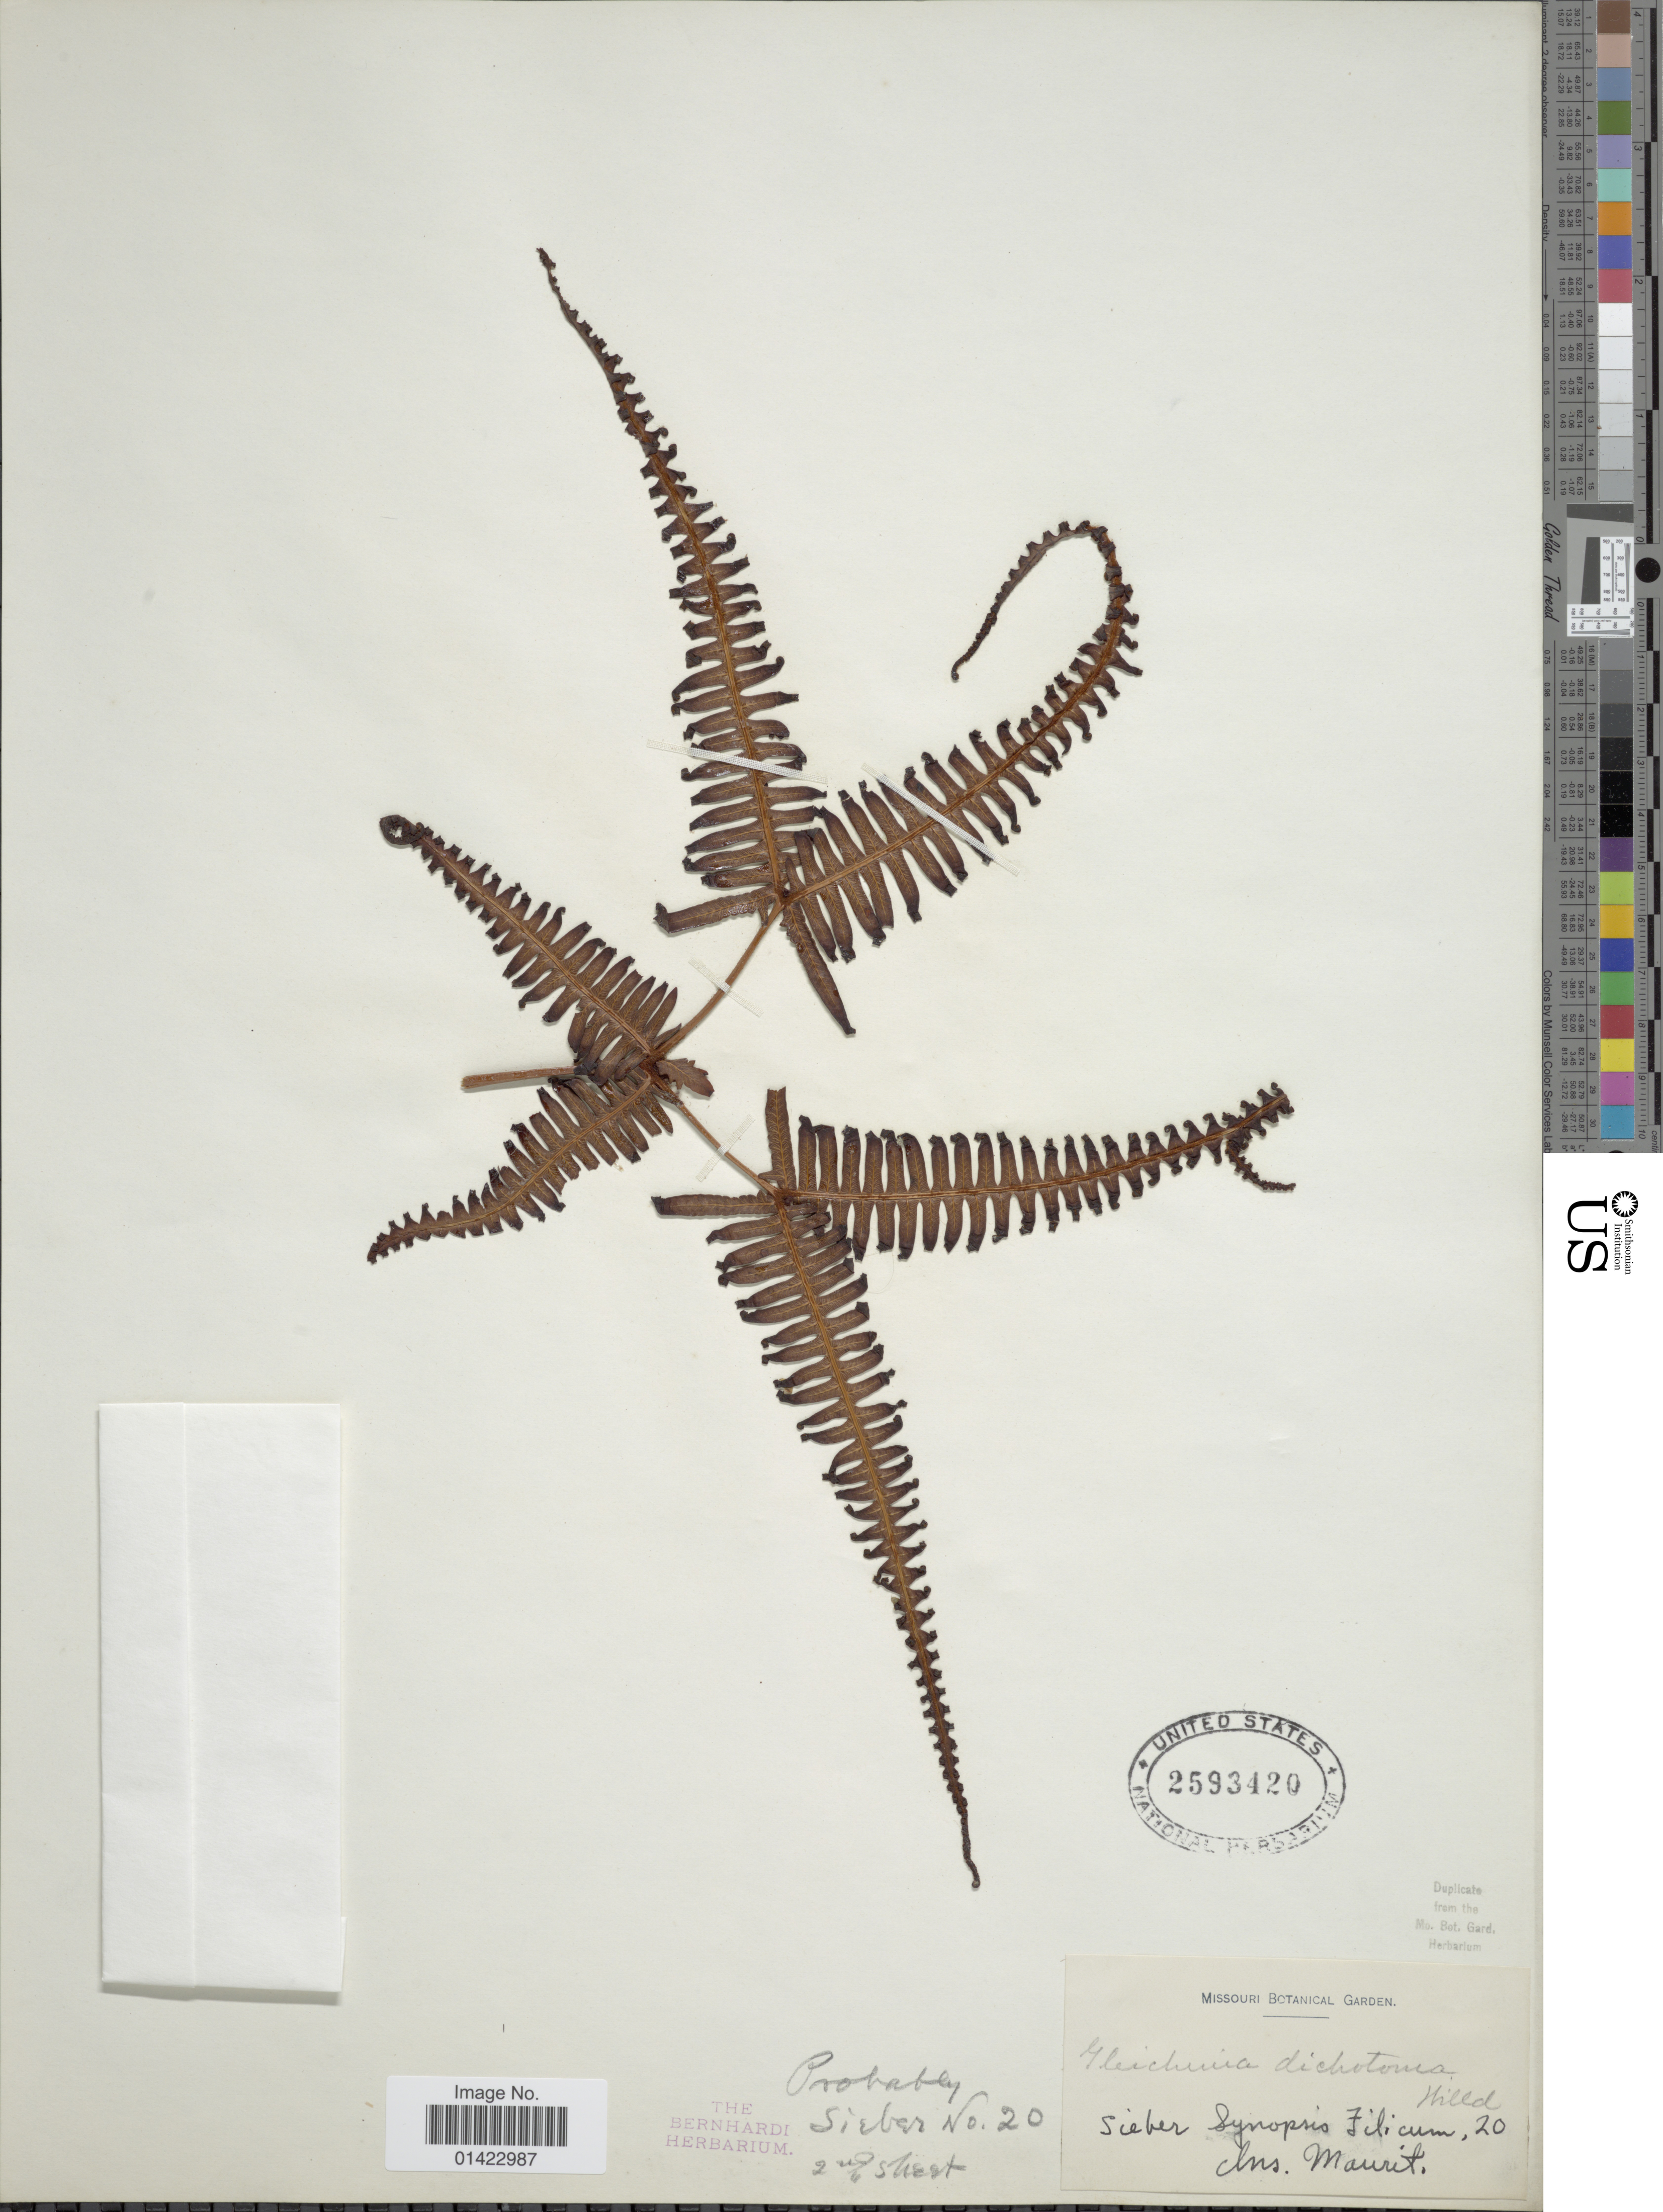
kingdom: Plantae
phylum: Tracheophyta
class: Polypodiopsida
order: Gleicheniales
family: Gleicheniaceae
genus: Sticherus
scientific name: Sticherus dichotomus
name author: (L.) Copel.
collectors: I. Maurit.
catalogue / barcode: US 2593420